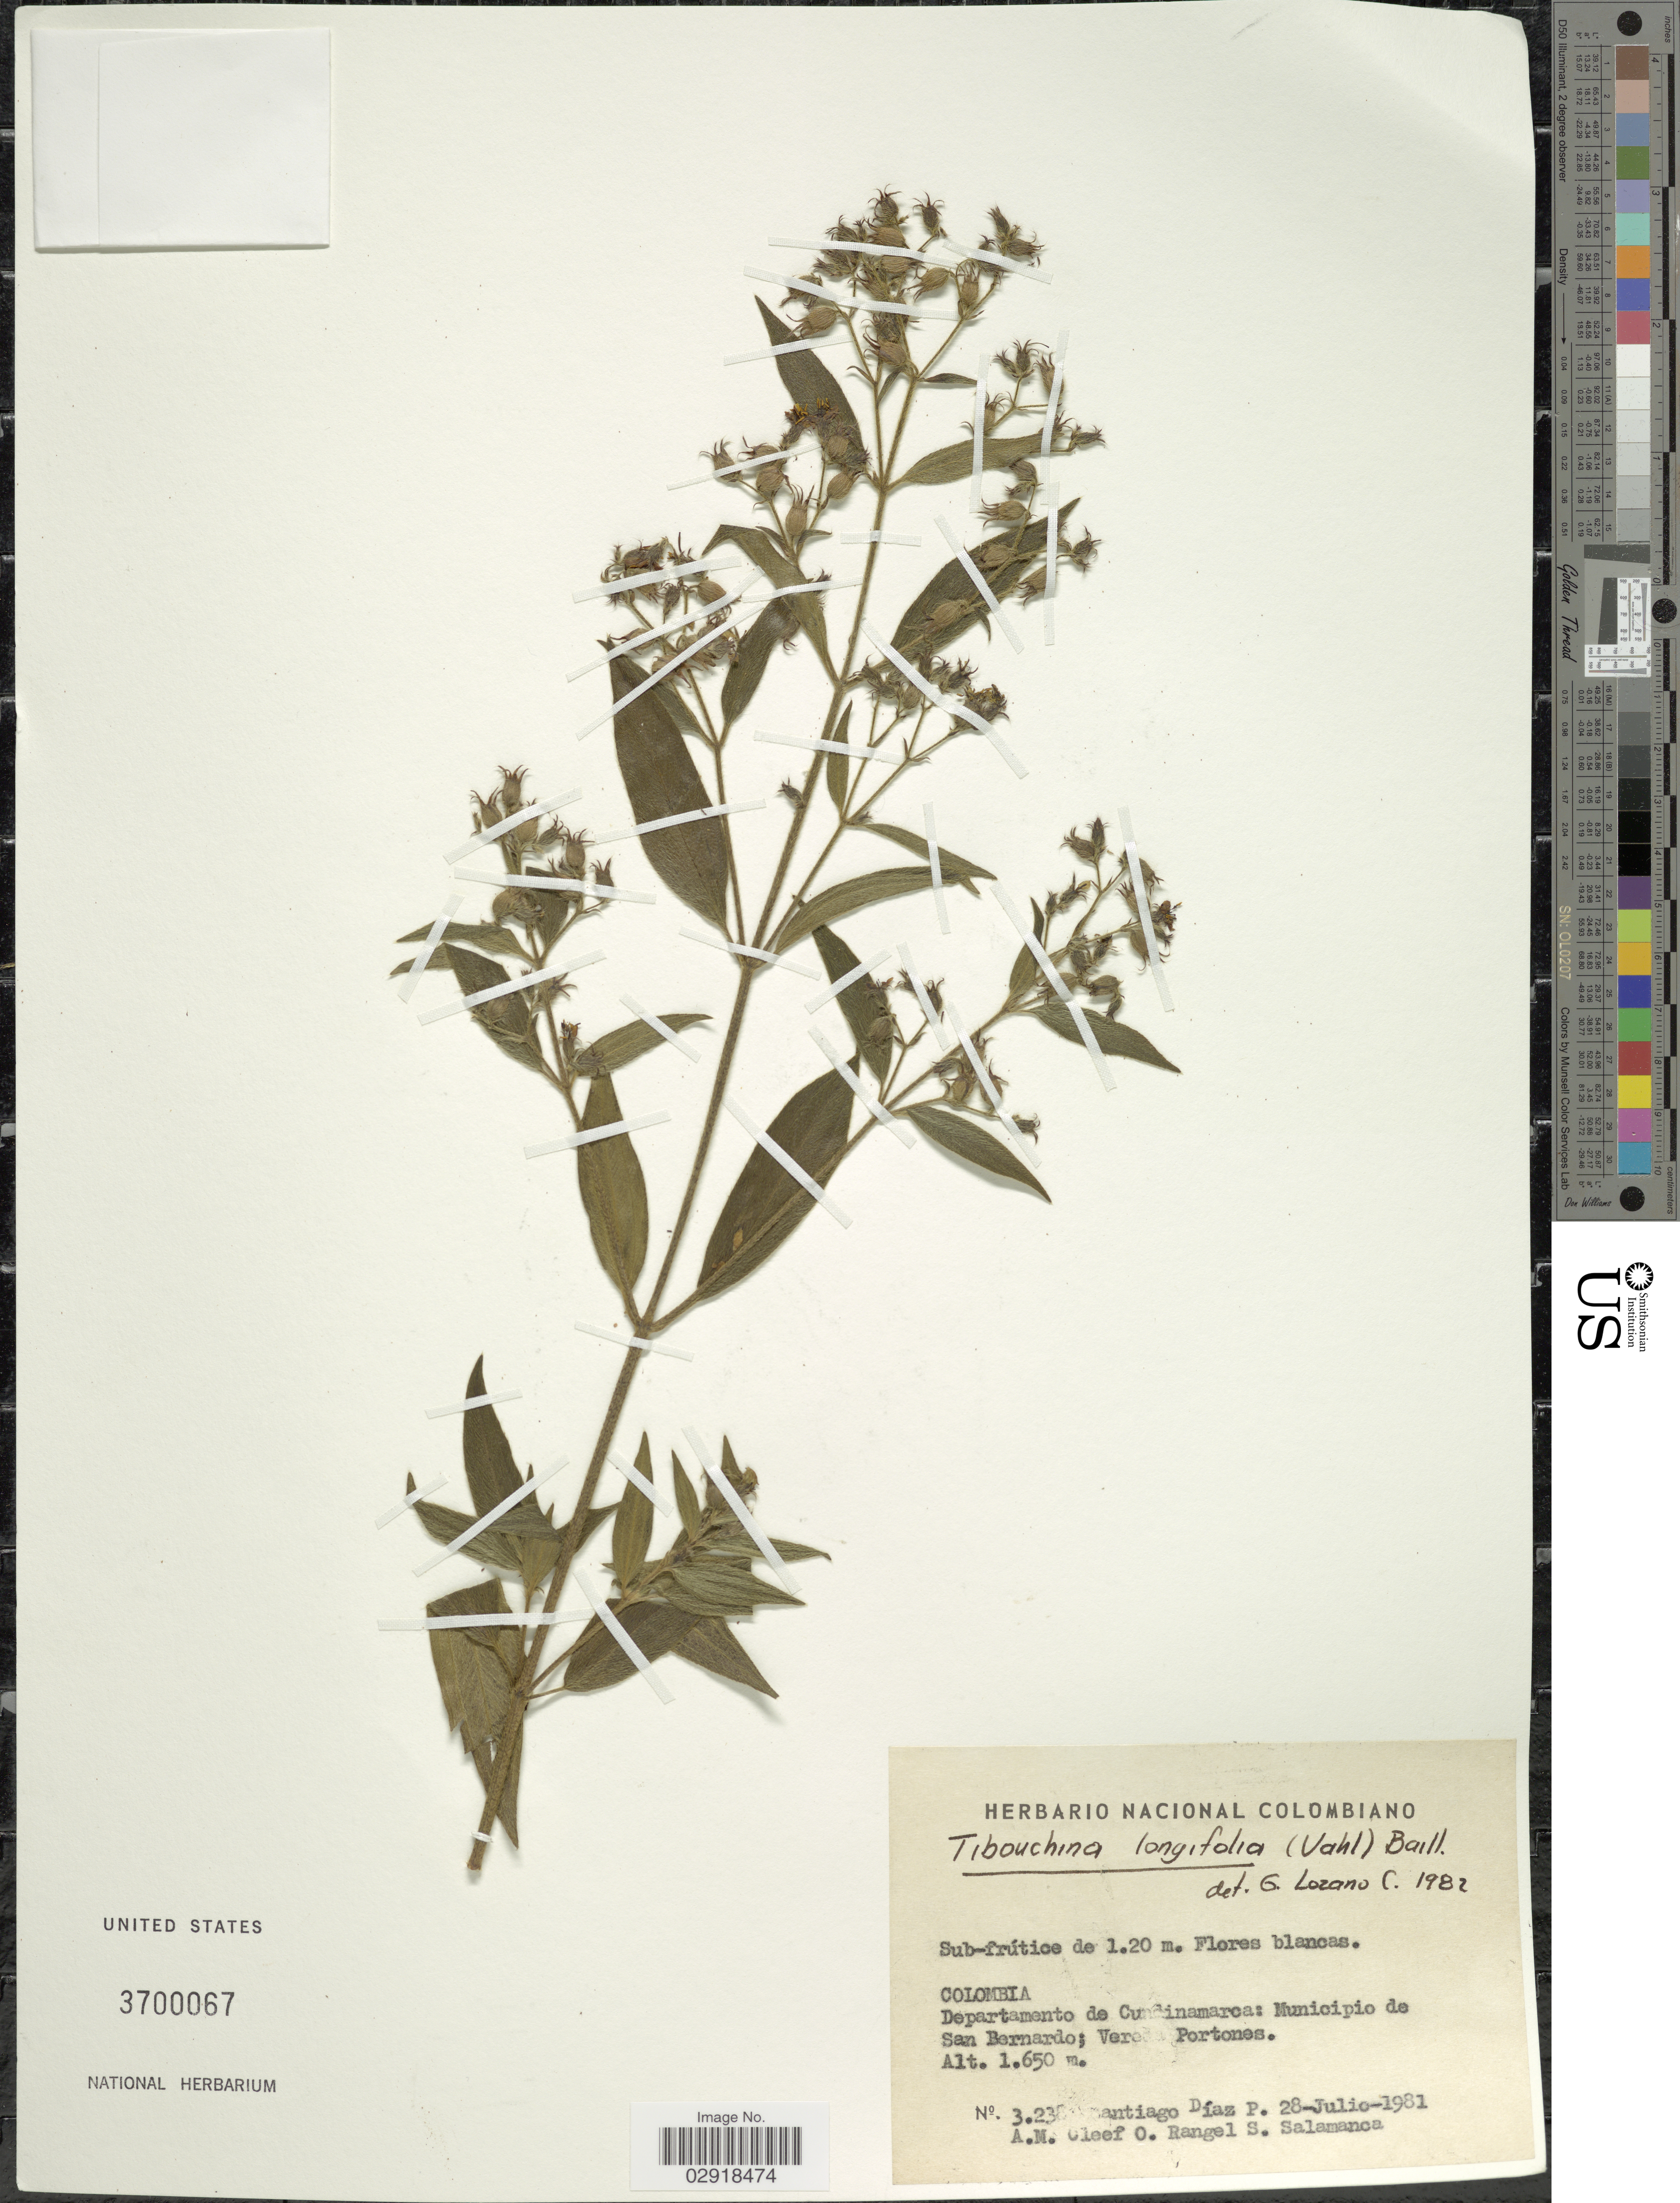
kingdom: Plantae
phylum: Tracheophyta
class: Magnoliopsida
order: Myrtales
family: Melastomataceae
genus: Chaetogastra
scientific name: Chaetogastra longifolia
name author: (Vahl) DC.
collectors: S. Diaz P., A. M. Cleef, O. Rangel & S. Salamanca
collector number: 3238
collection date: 1981-07-28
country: Colombia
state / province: Cundinamarca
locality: Departamento de Cundinamarca, Municipio de San Bernardo, Vereda Portones.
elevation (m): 1650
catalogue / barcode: US 3700067